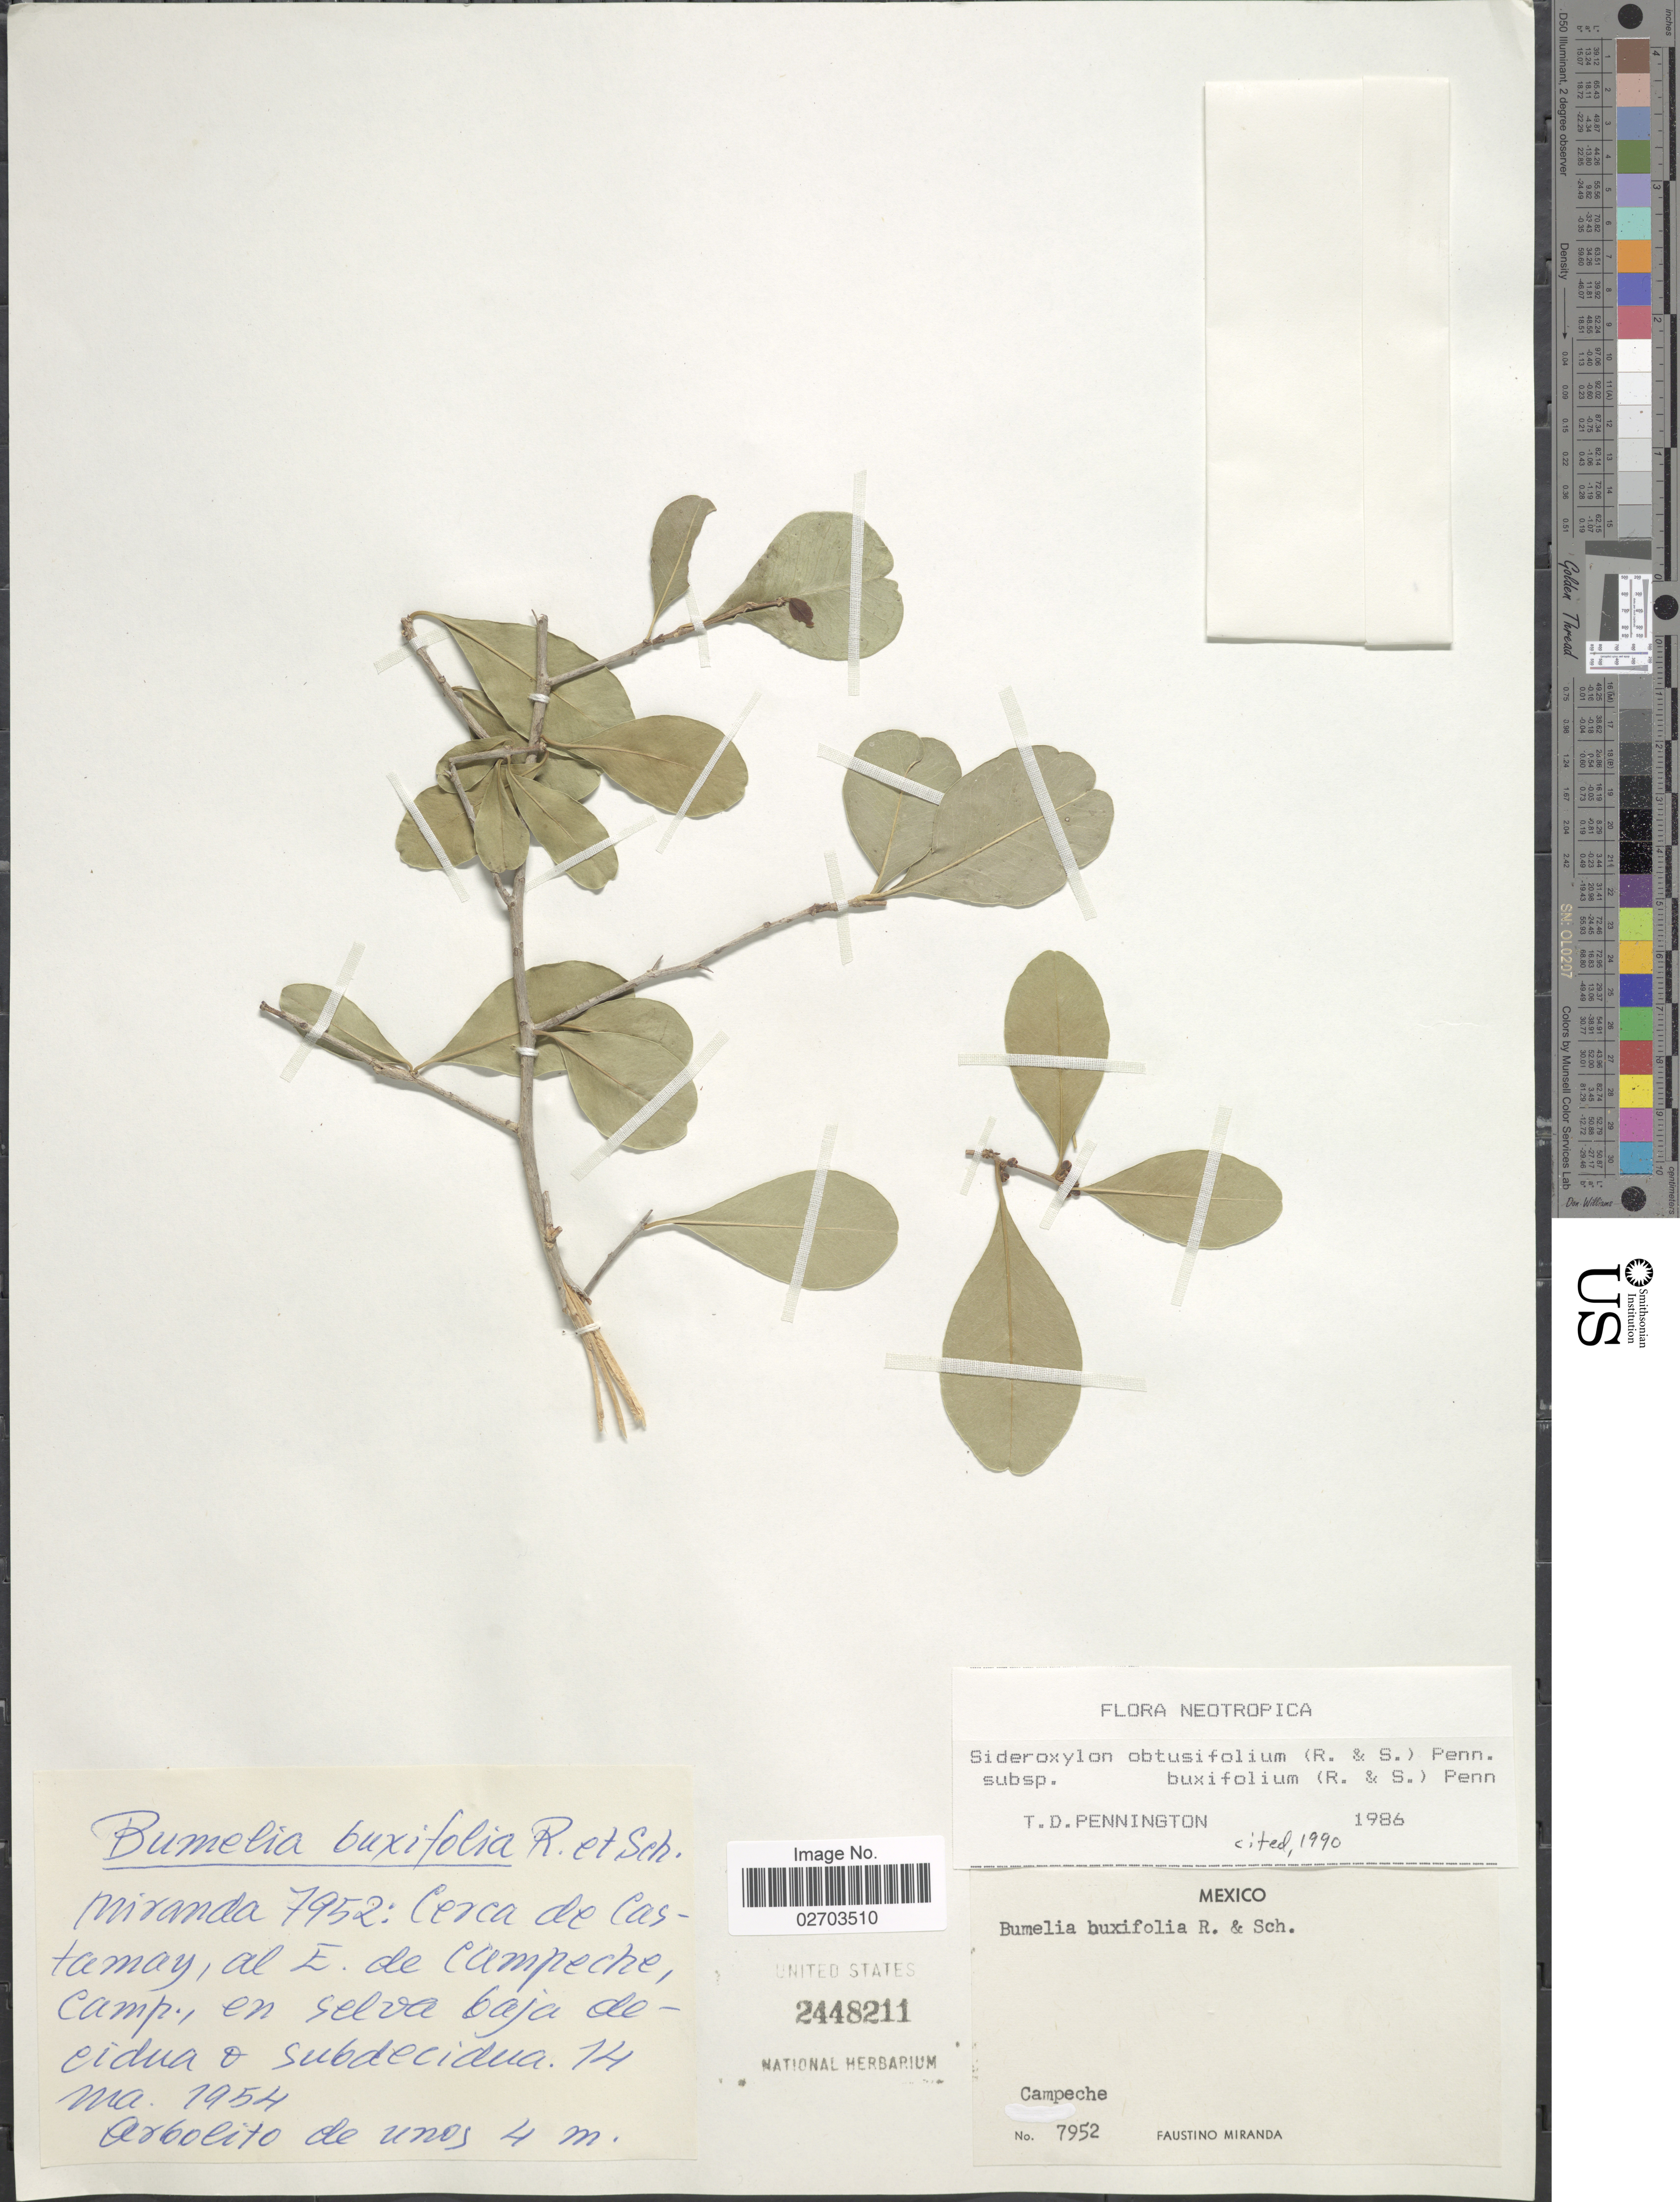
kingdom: Plantae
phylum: Tracheophyta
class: Magnoliopsida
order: Ericales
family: Sapotaceae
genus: Sideroxylon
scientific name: Sideroxylon obtusifolium subsp. buxifolium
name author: (Roem. & Schult.) T.D. Penn.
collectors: F. Miranda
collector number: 7952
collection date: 1954-03-14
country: Mexico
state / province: Campeche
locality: Cerca de Castamay, al E de Campeche,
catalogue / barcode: US 2448211